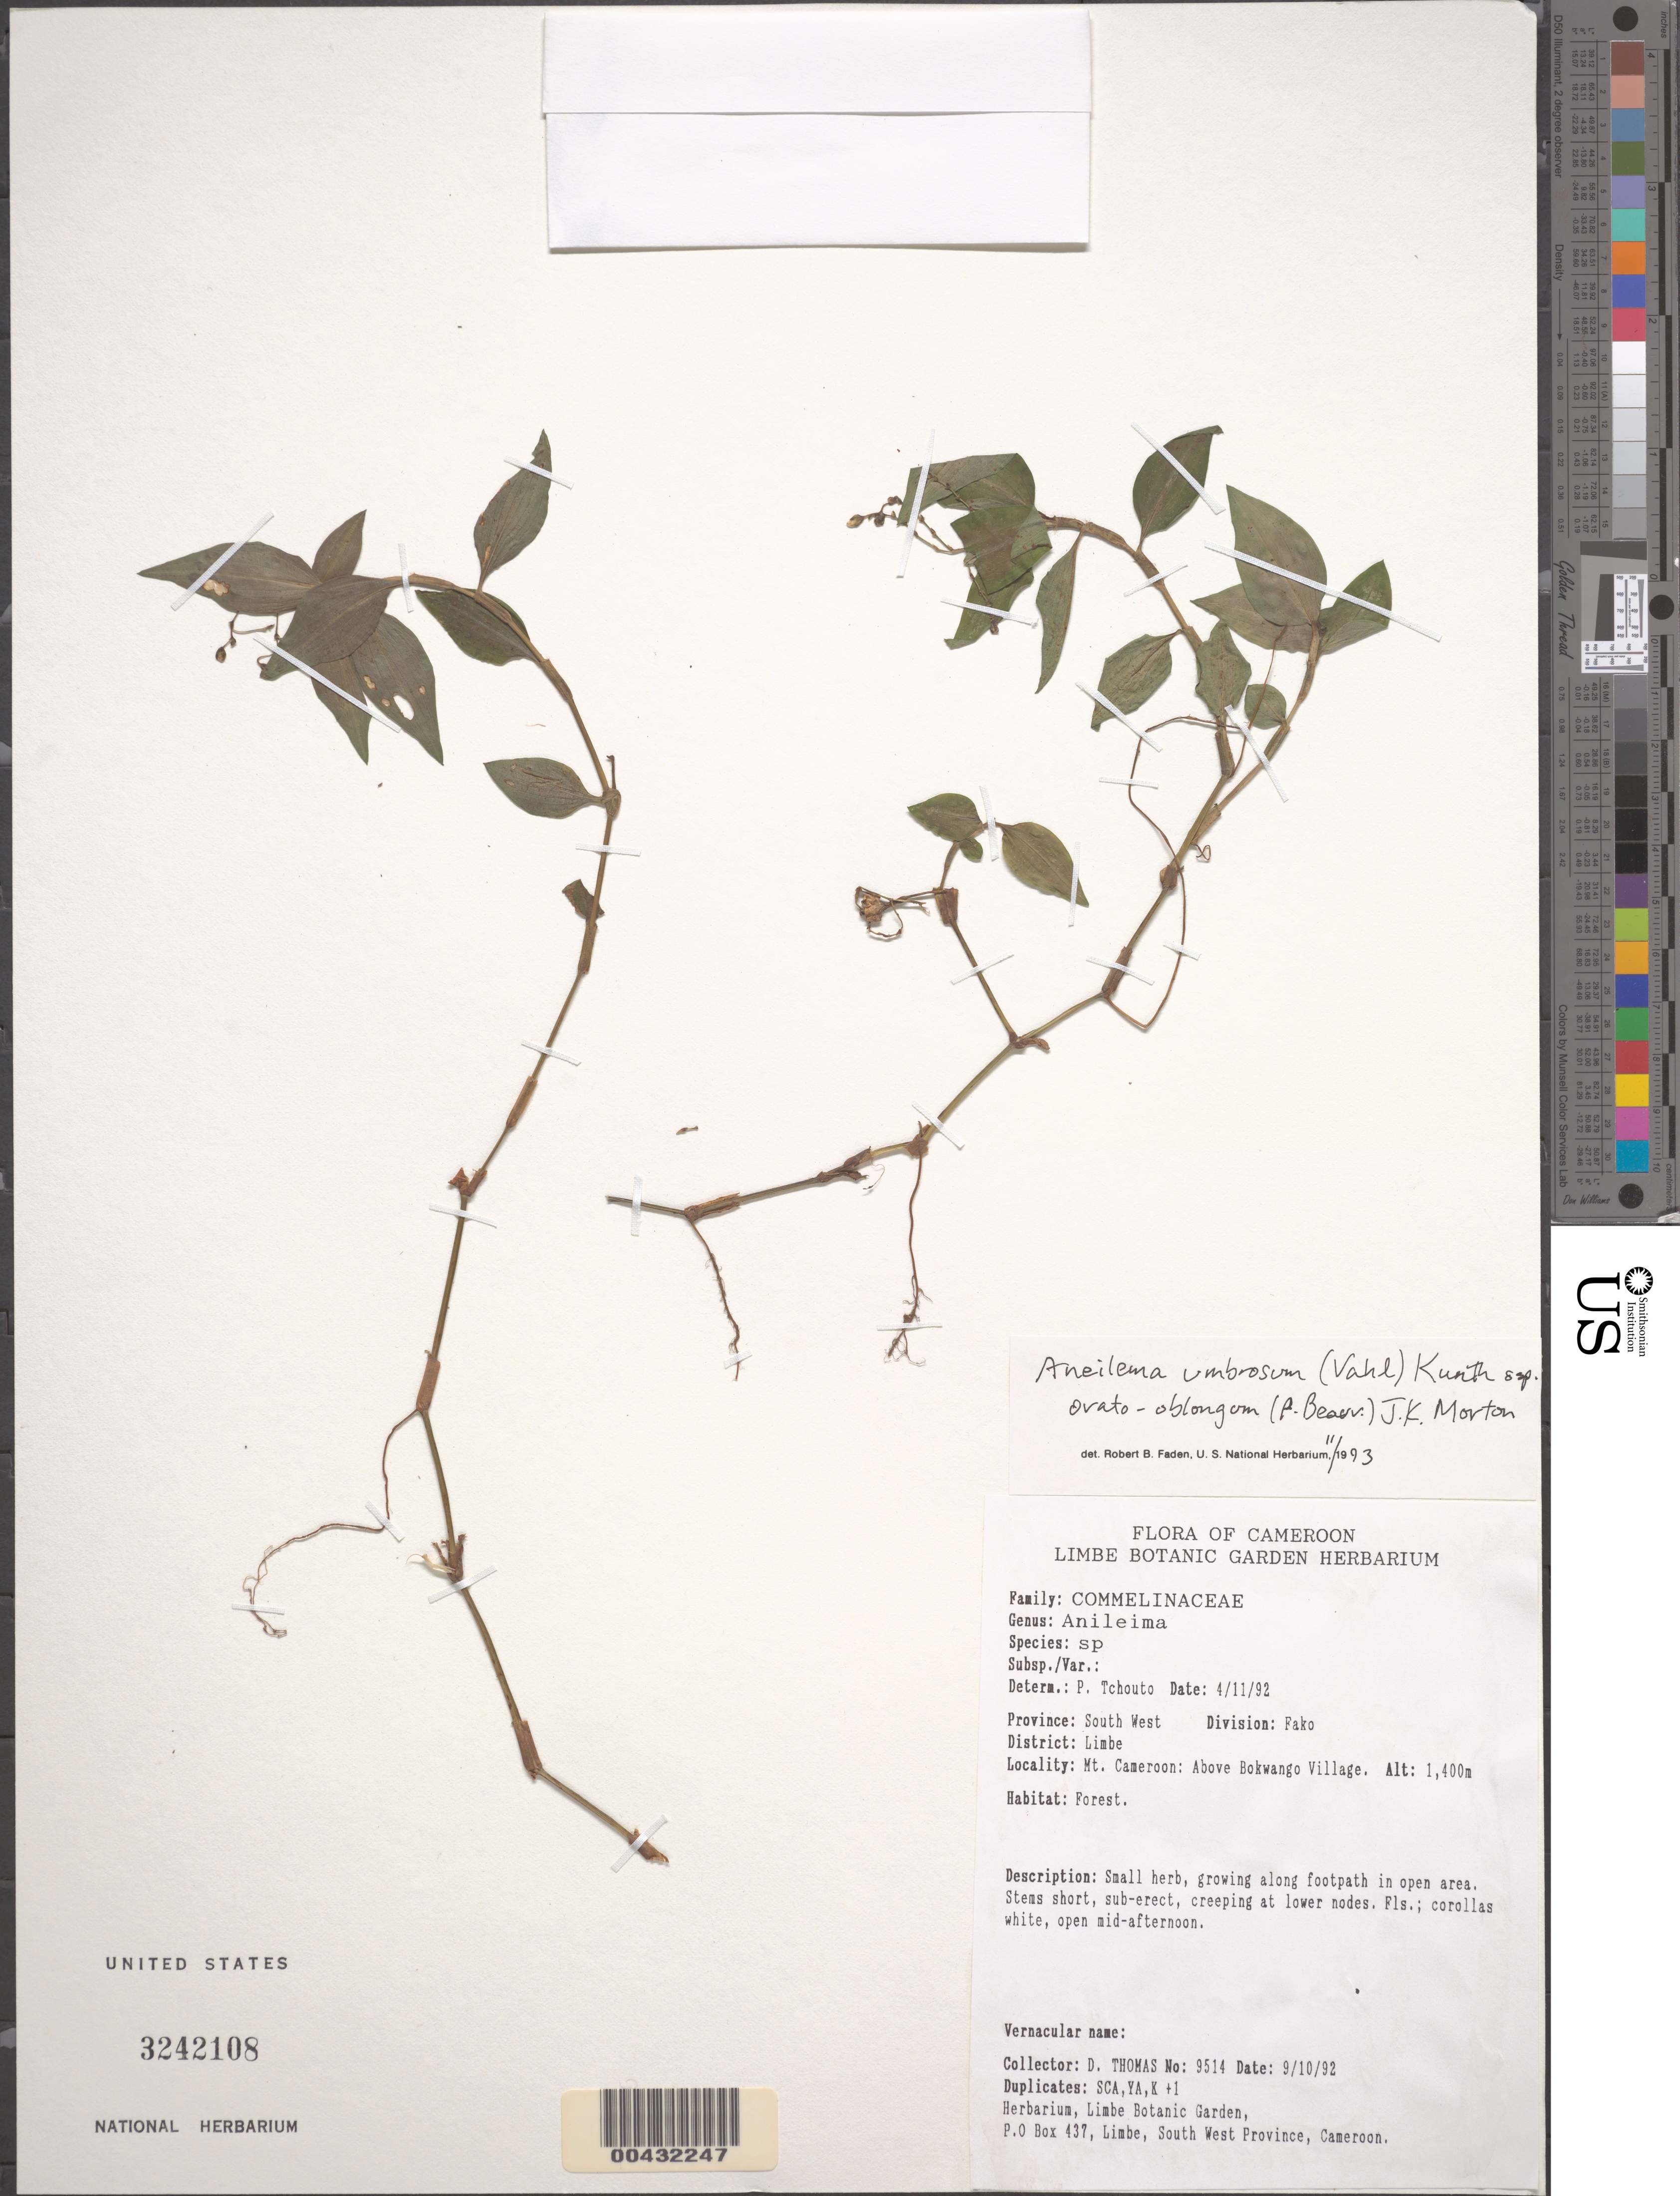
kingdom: Plantae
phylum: Tracheophyta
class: Liliopsida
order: Commelinales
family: Commelinaceae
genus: Aneilema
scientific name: Aneilema umbrosum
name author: (Vahl) Kunth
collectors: D. Thomas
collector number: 9514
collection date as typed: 09 Oct 1992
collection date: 1992-10-09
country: Cameroon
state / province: Sud-Ouest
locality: Mt cameroon, above bokwango village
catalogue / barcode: US 3242108